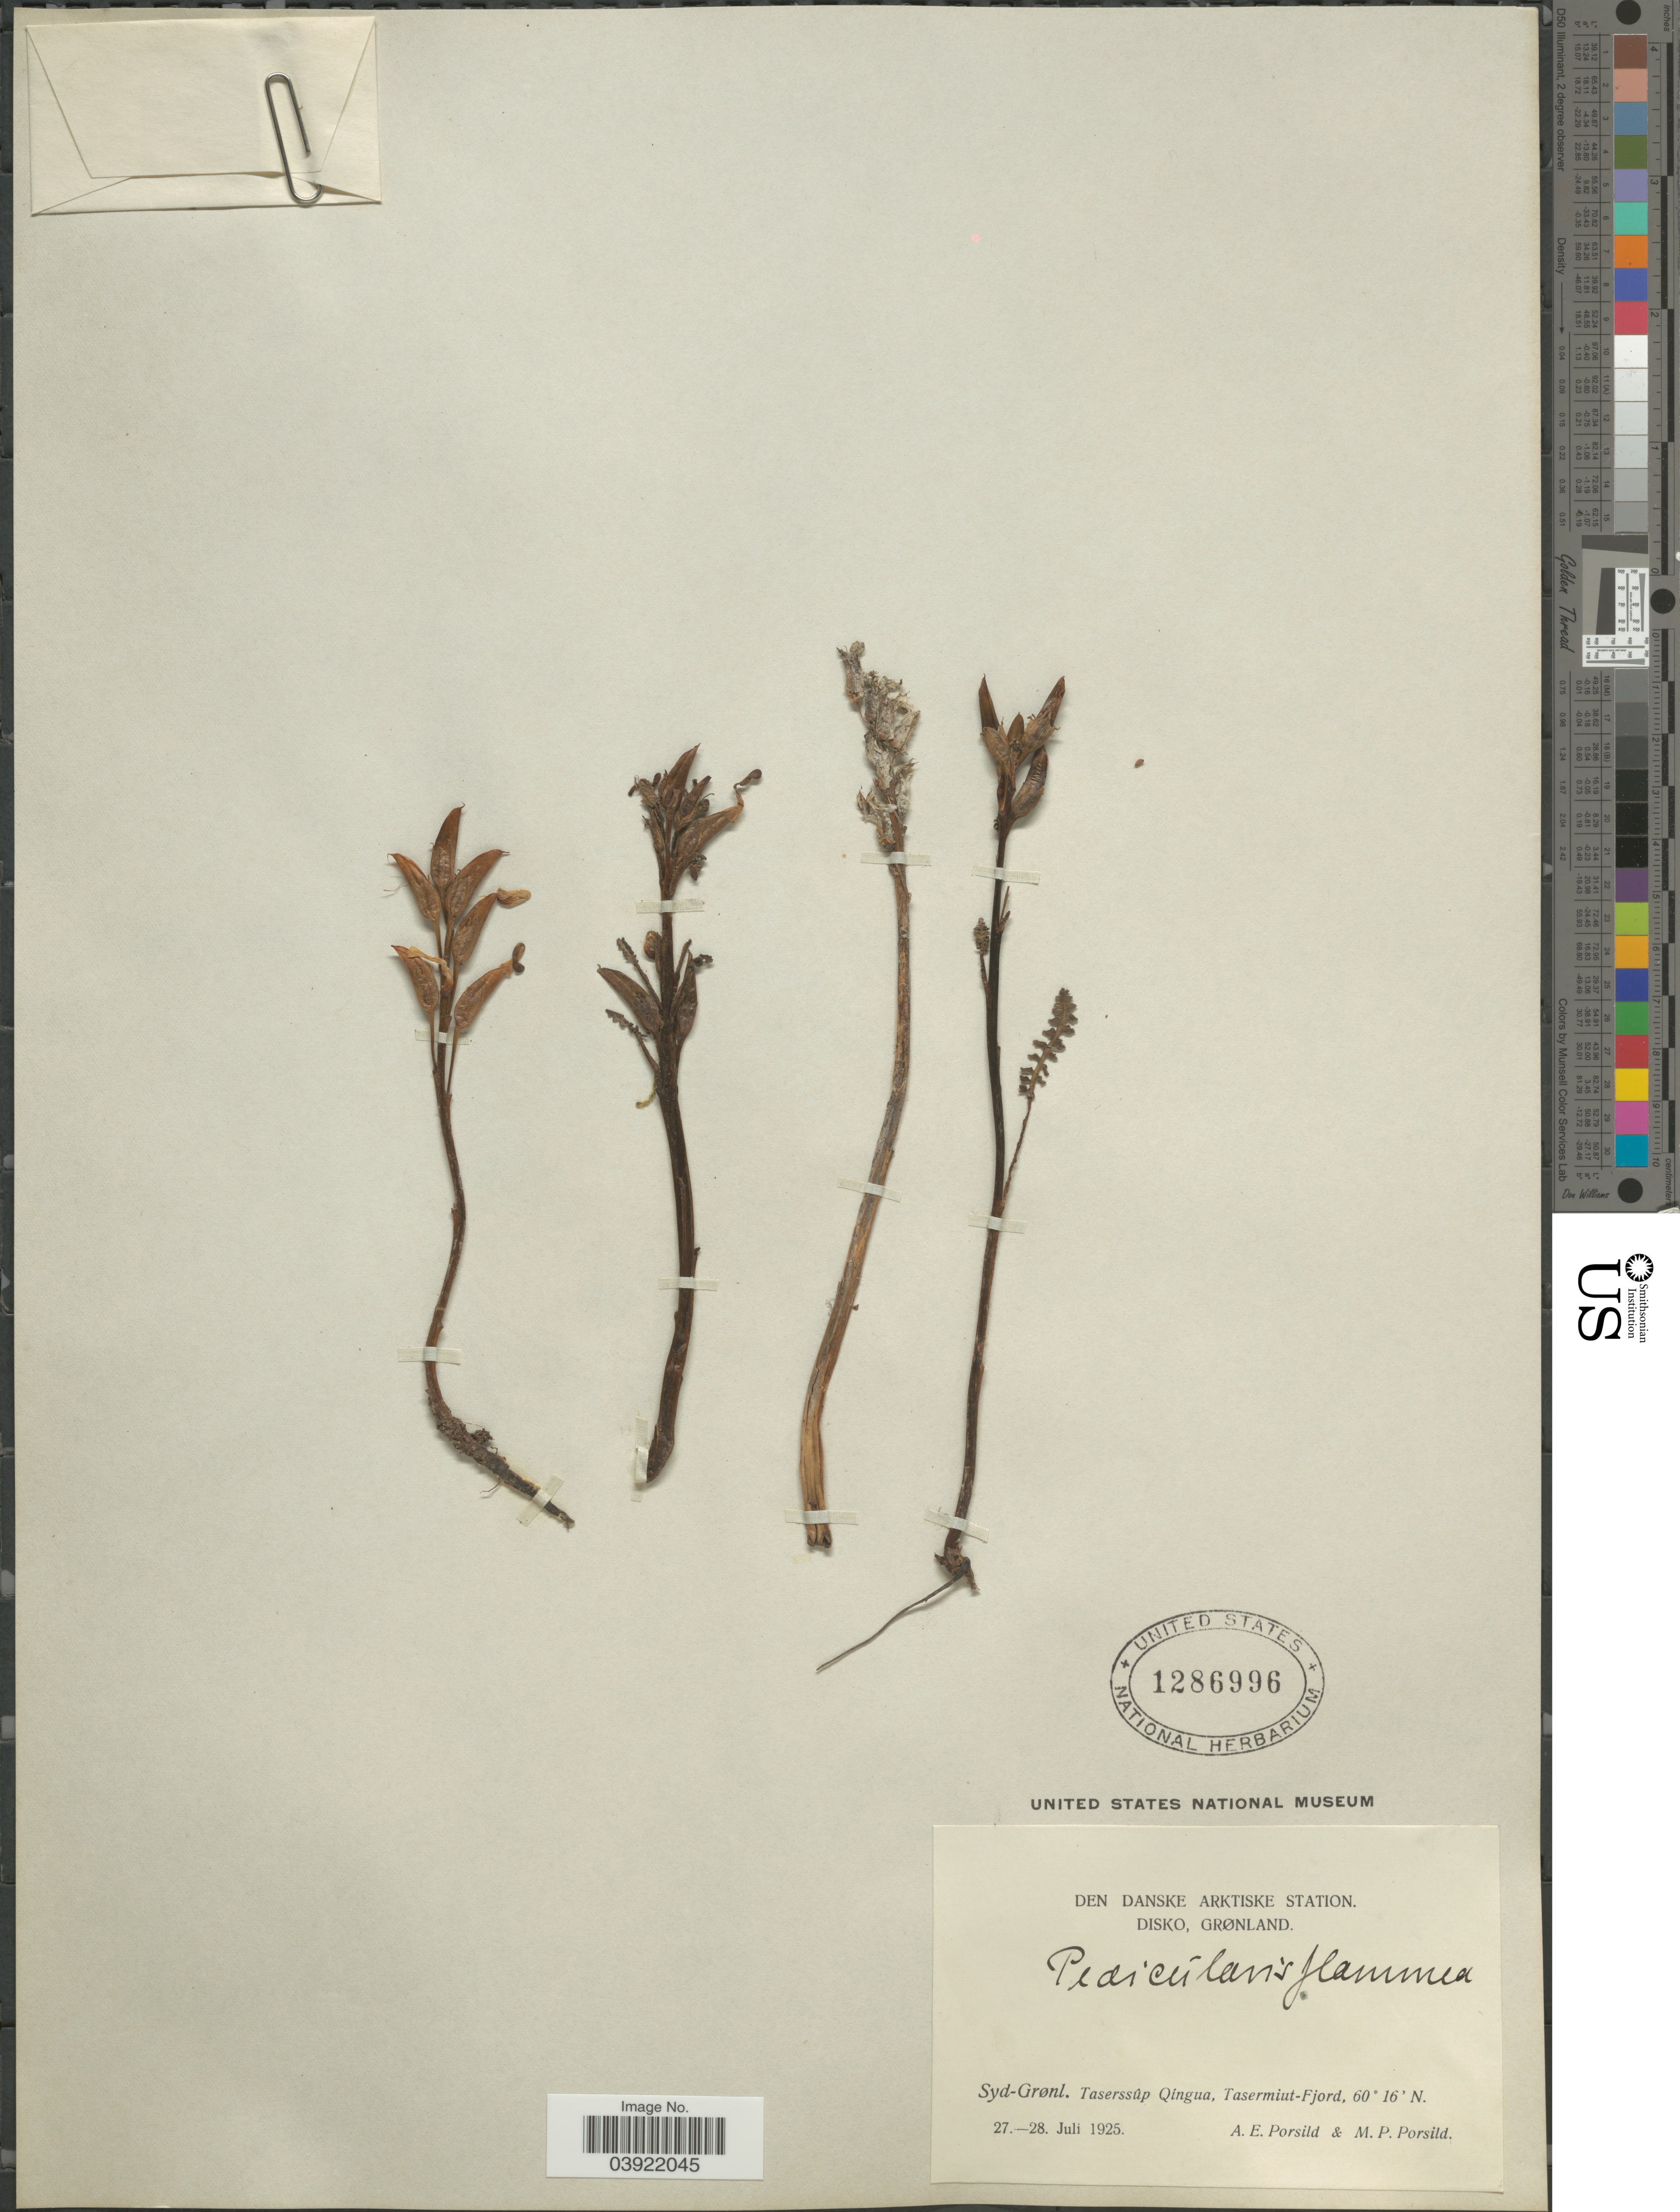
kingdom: Plantae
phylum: Tracheophyta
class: Magnoliopsida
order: Lamiales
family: Orobanchaceae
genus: Pedicularis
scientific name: Pedicularis flammea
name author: L.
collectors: A. E. Porsild & M. P. Porsild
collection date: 1925-07-27/1925-07-28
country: Greenland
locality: Den Danske Arktiske Station. Disko, Grønland. Syd-Grønl. Taserssûp Qingua, Tasermiut-Fjord.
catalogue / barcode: US 1286996